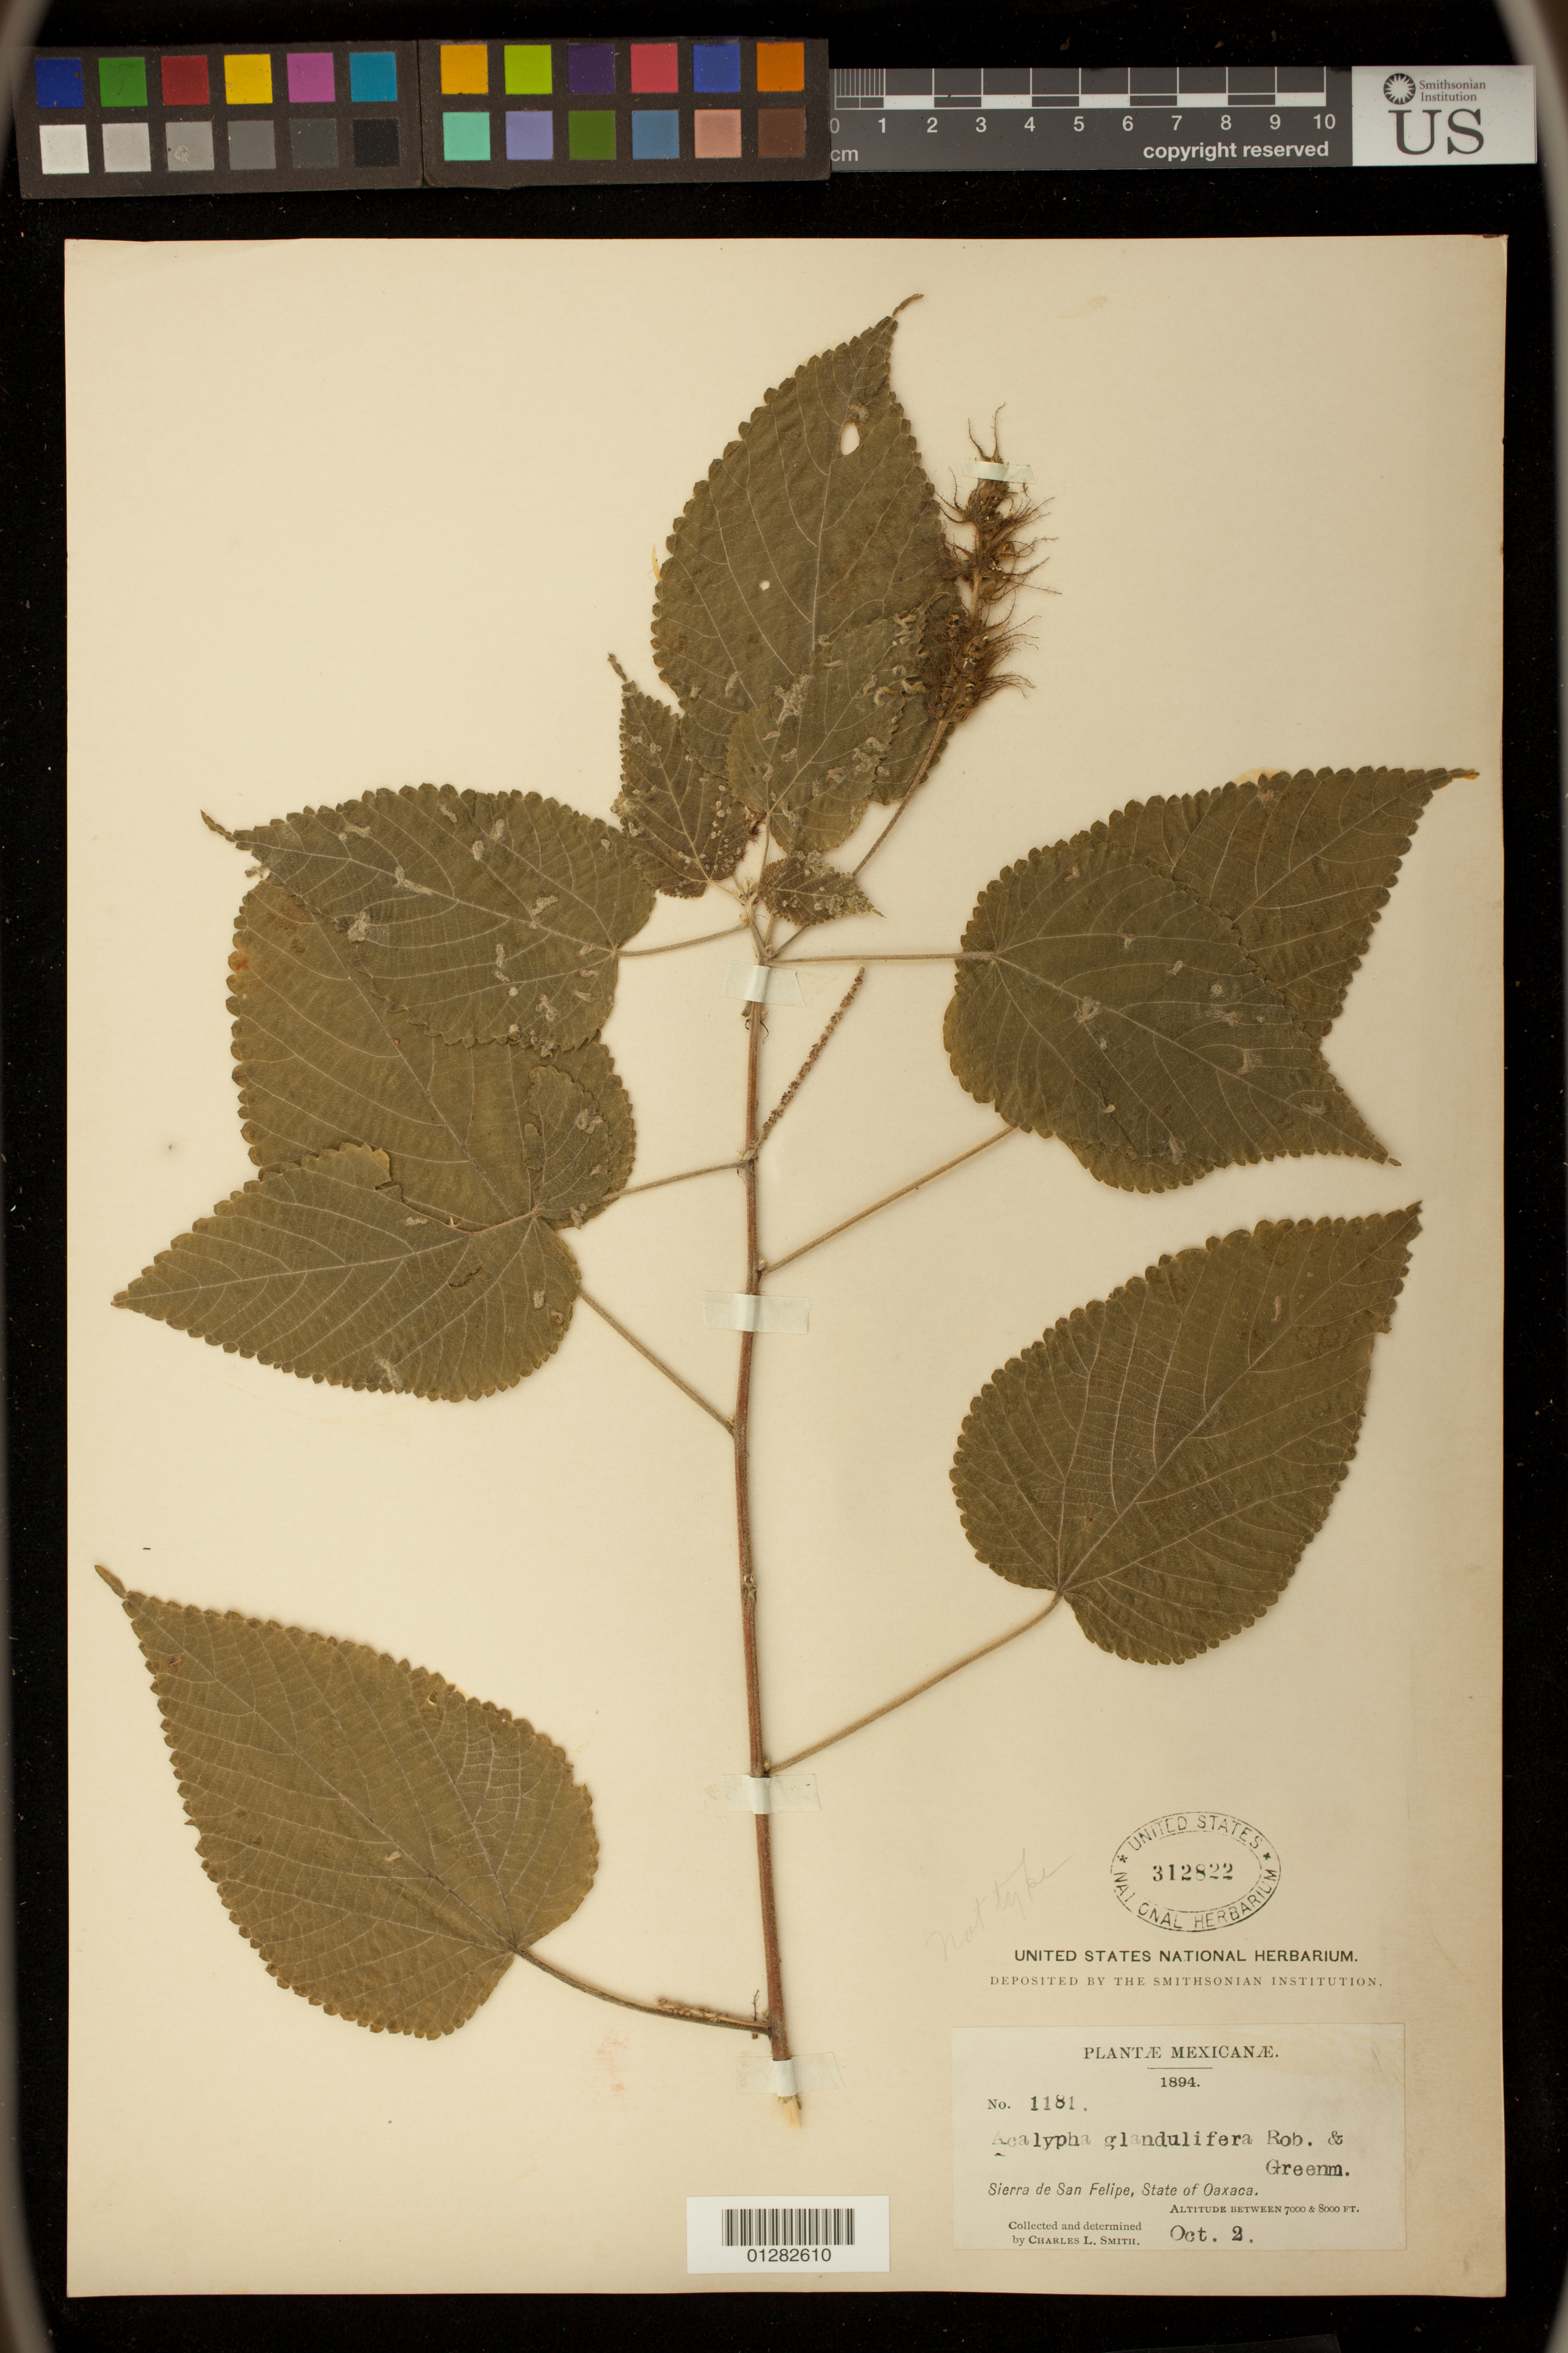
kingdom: Plantae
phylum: Tracheophyta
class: Magnoliopsida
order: Malpighiales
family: Euphorbiaceae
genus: Acalypha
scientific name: Acalypha trachyloba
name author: Müll. Arg.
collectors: E. Palmer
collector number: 1181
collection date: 1894-10-02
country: Mexico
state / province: Oaxaca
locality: Sierra de San Felipe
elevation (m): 2134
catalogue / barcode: US 312822